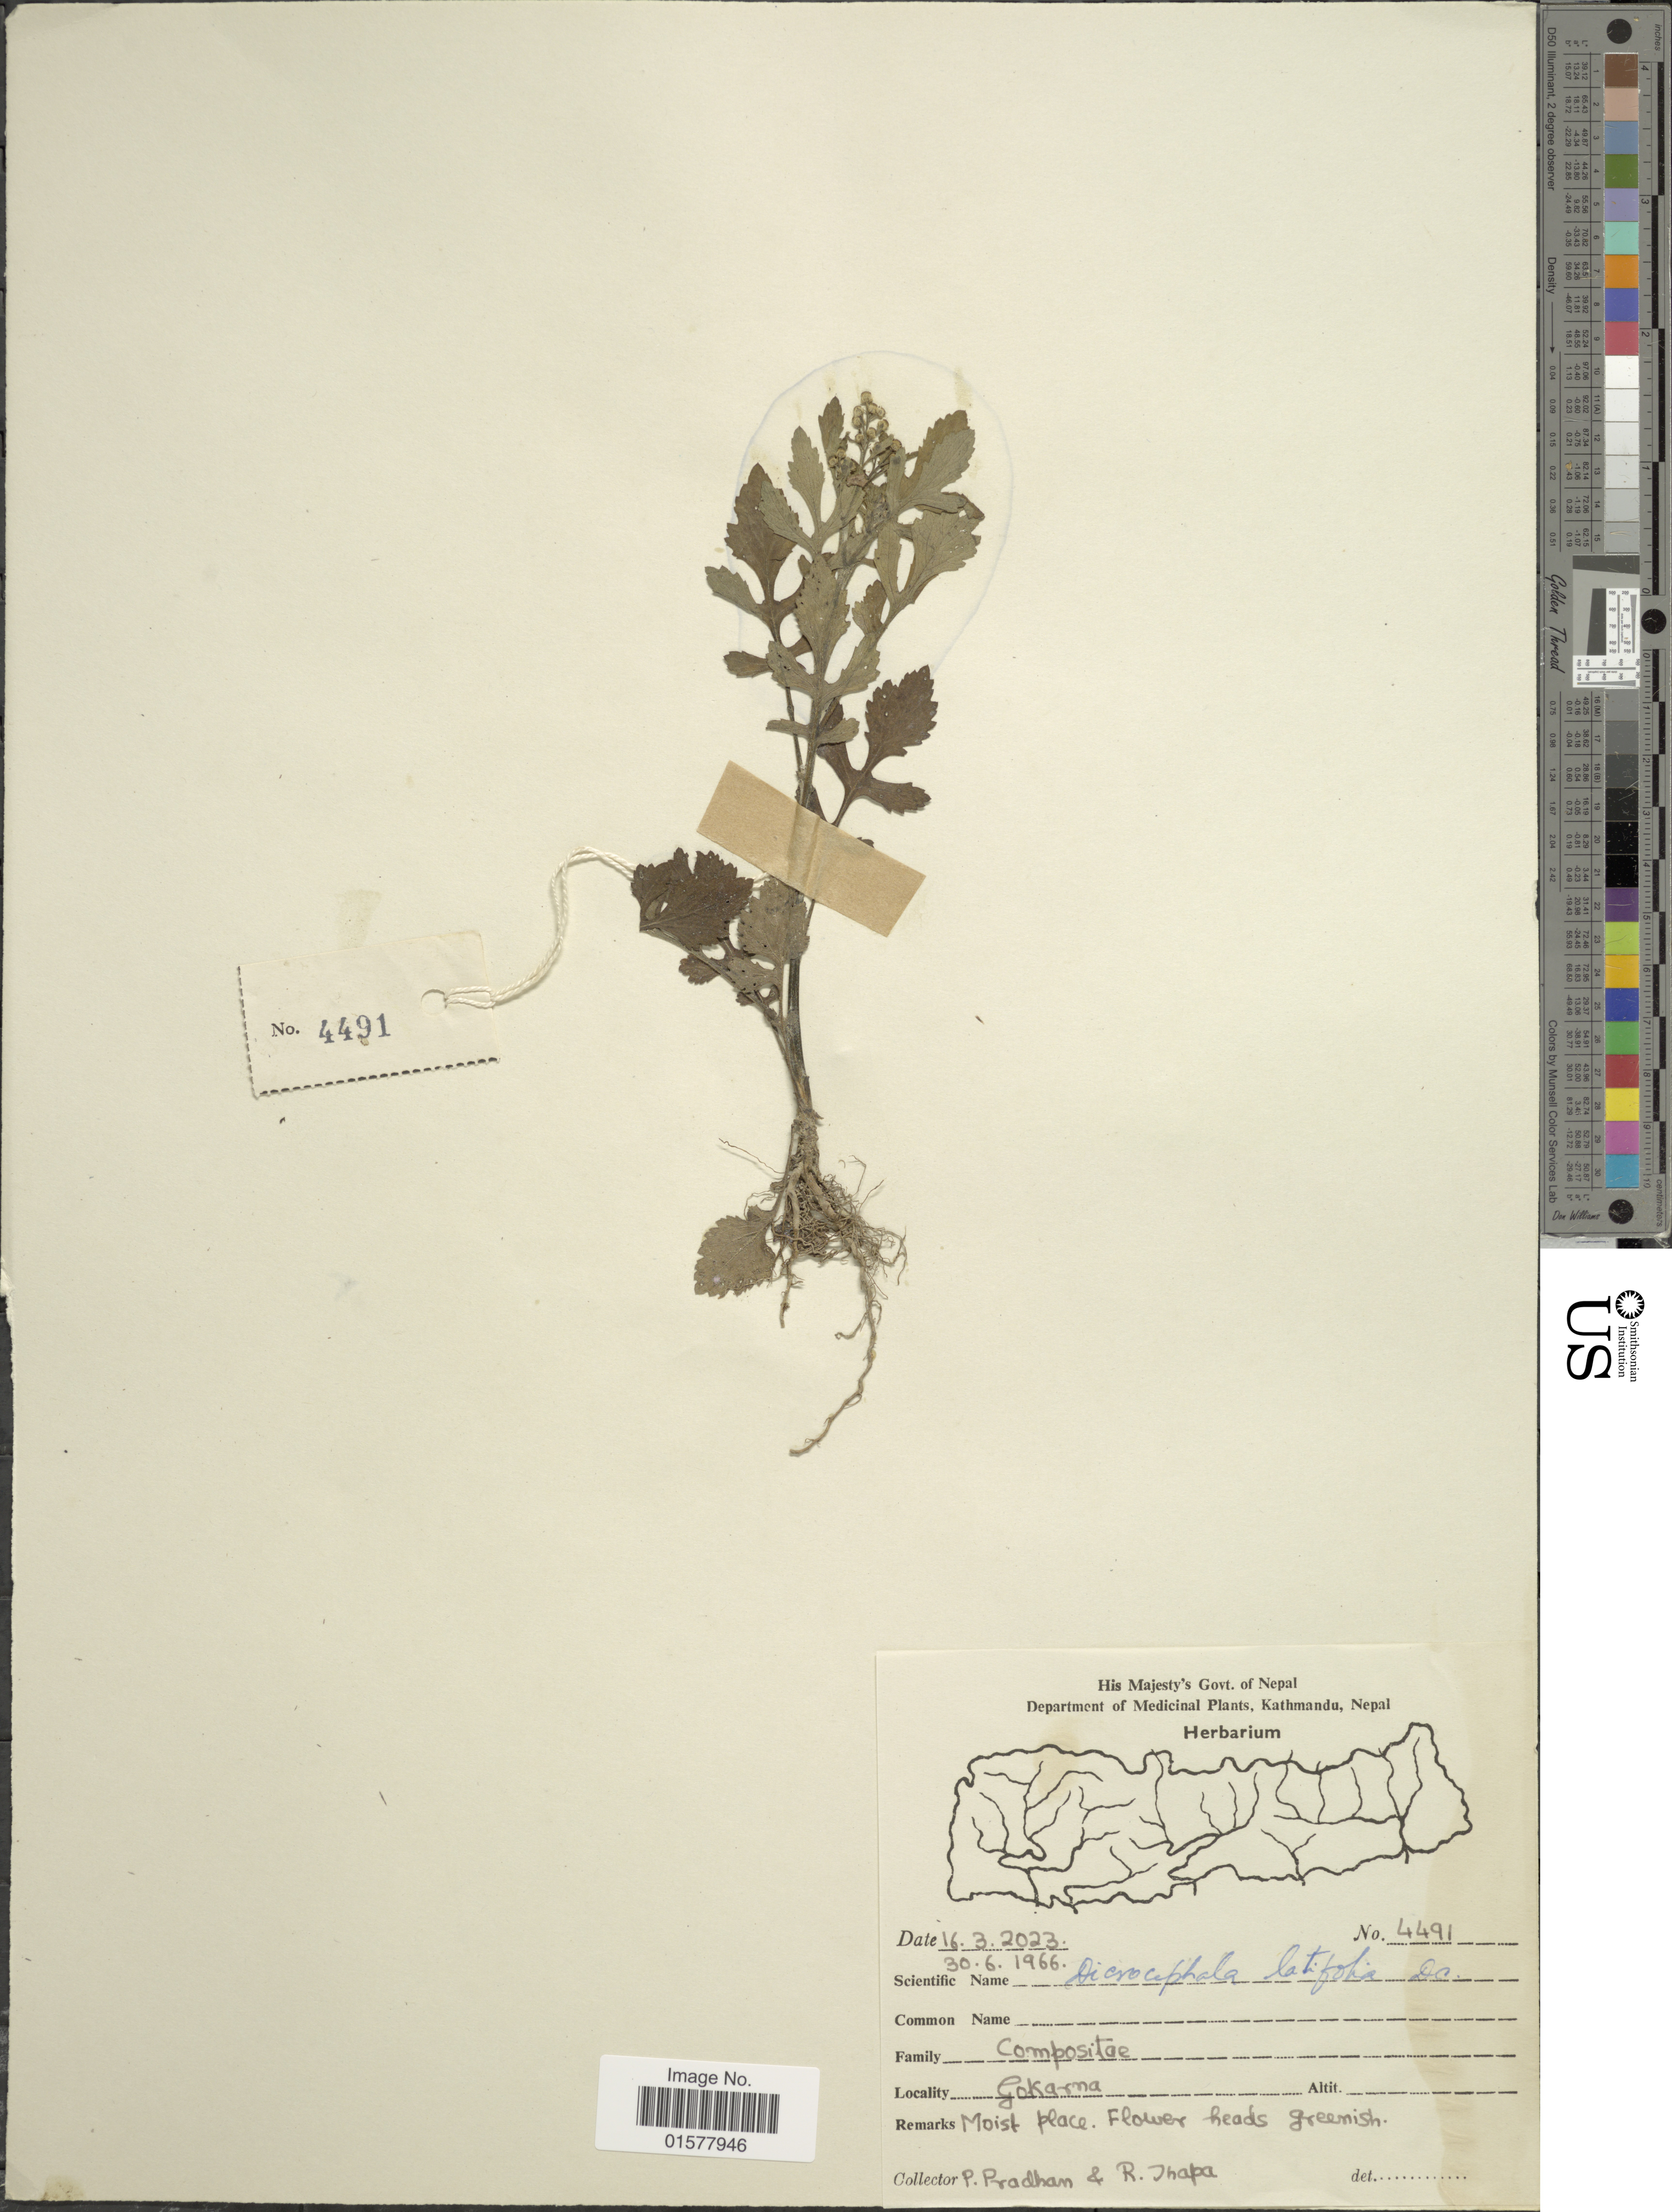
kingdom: Plantae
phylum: Tracheophyta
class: Magnoliopsida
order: Asterales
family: Asteraceae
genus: Dichrocephala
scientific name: Dichrocephala integrifolia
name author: (L. f.) Kuntze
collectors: P. Pradhan & R. Thapa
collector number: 4491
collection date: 1966-06-30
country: Nepal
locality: Gokarna